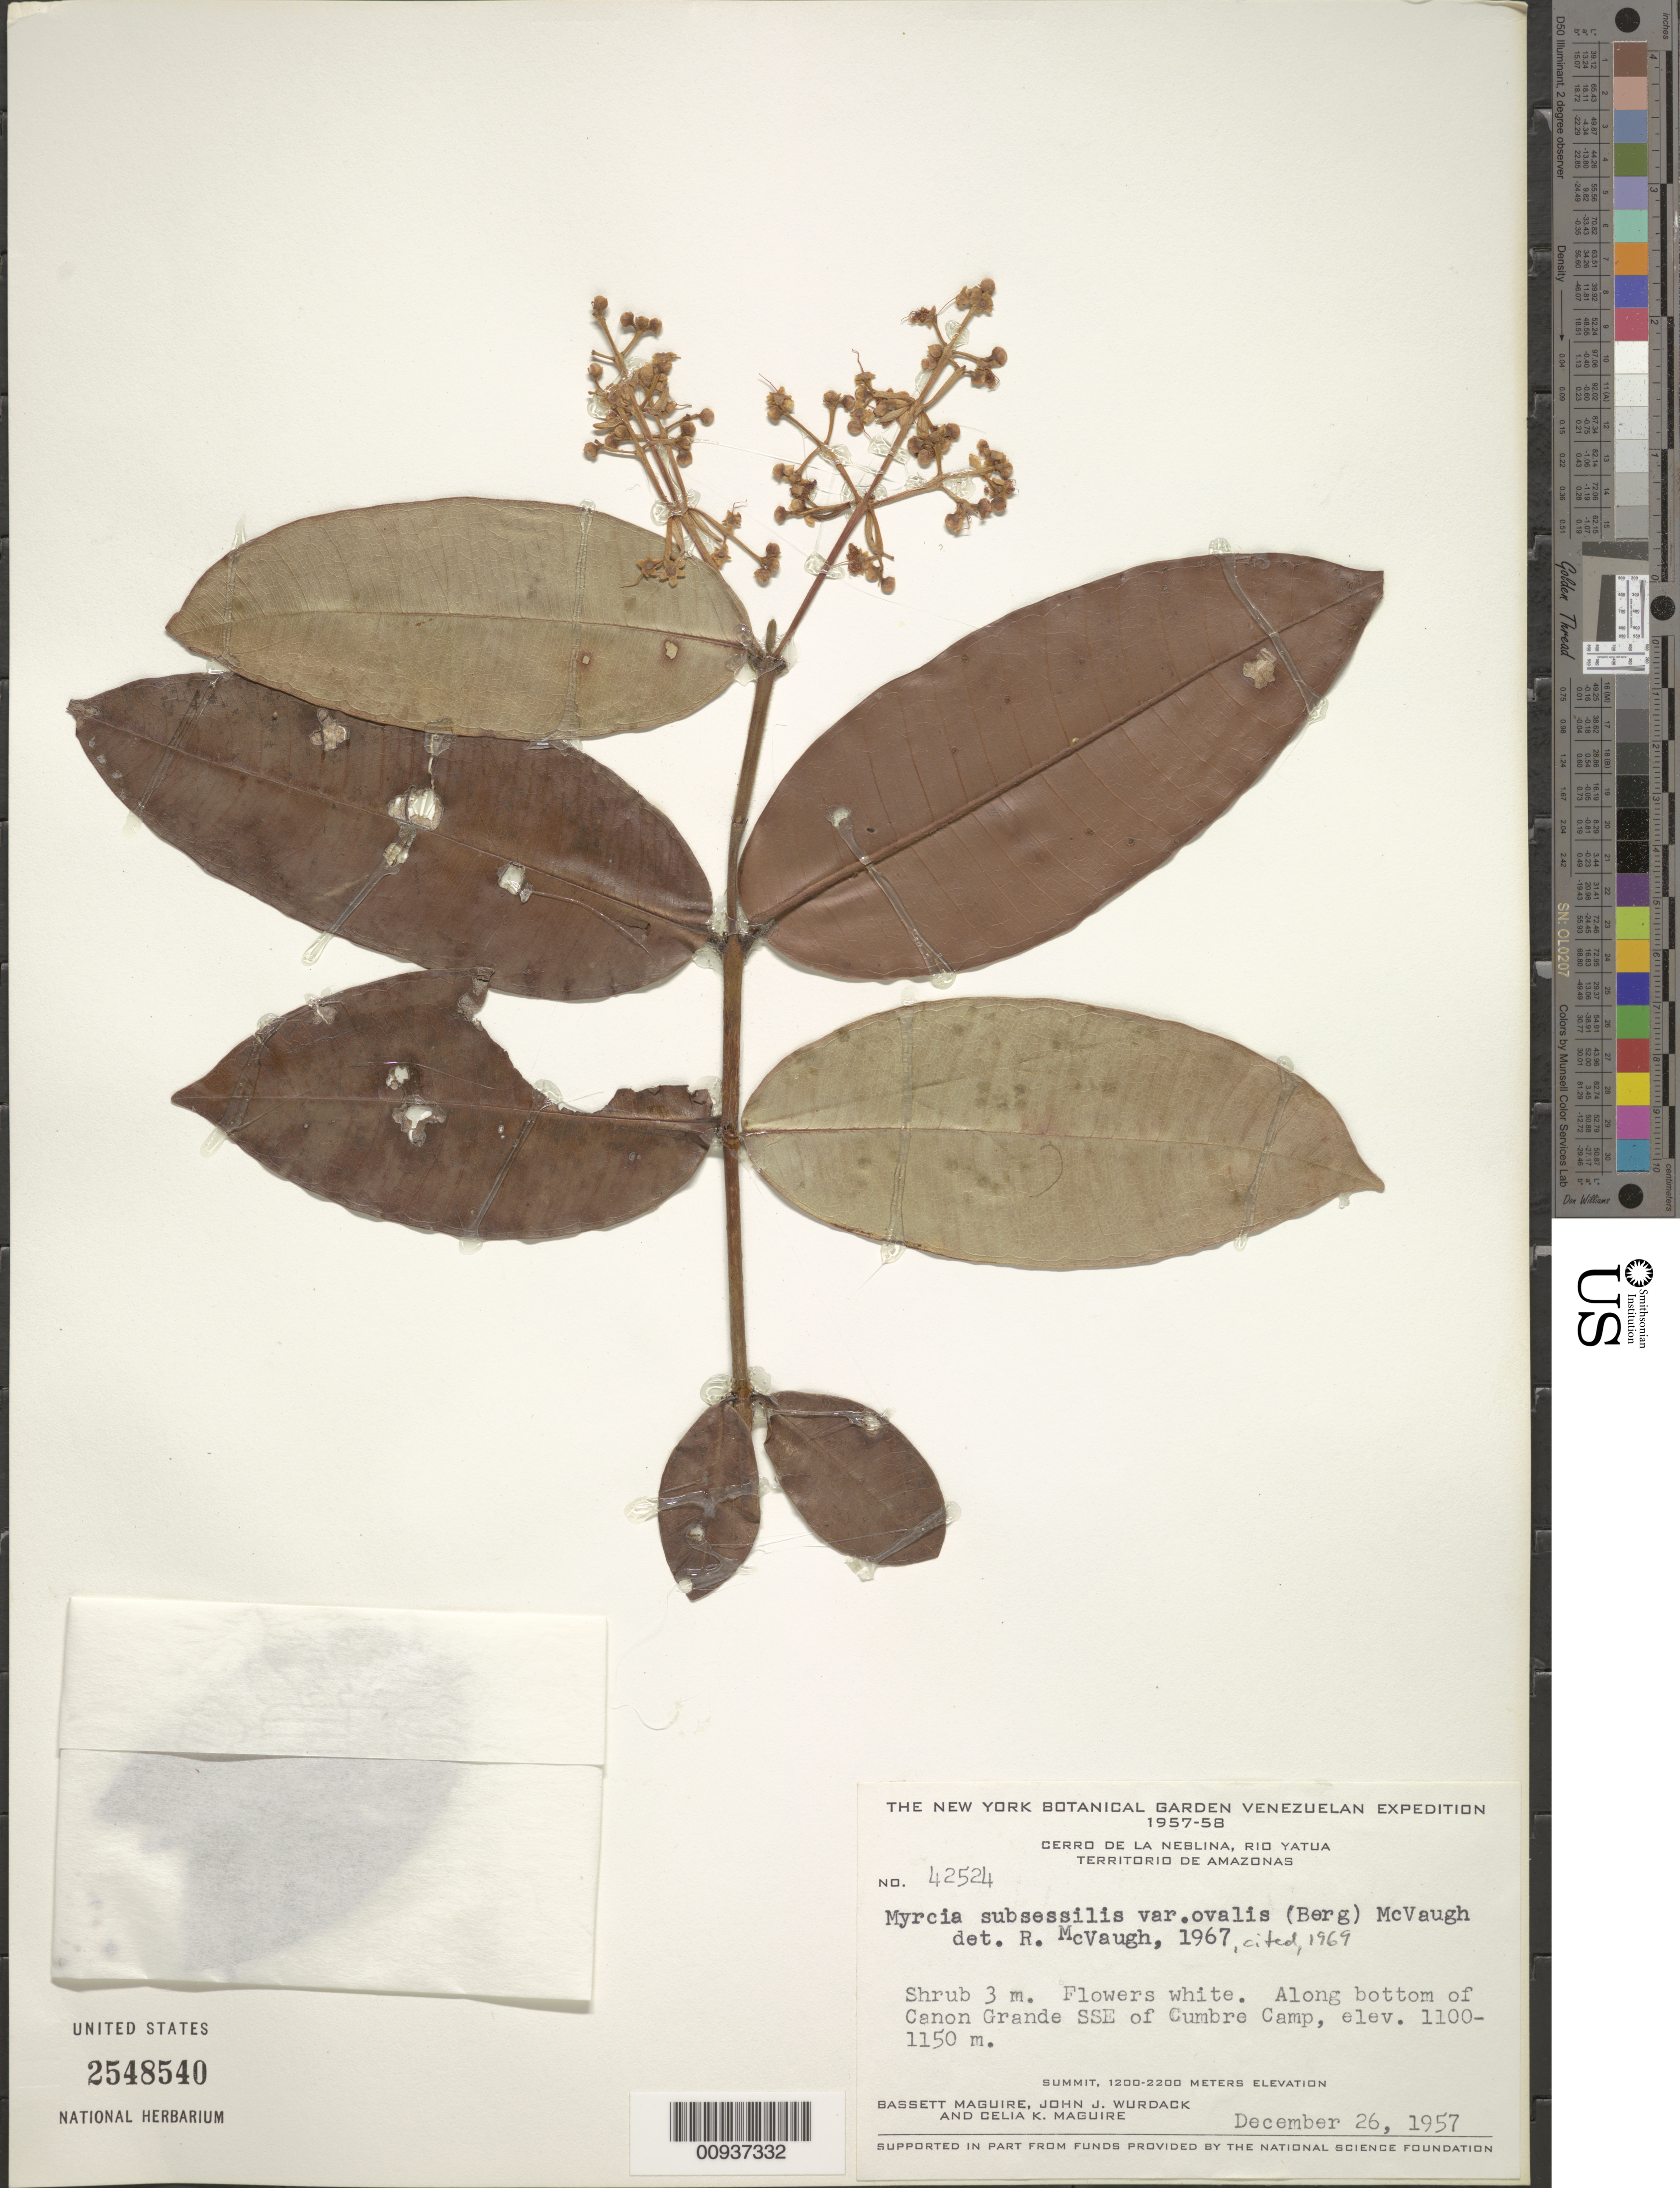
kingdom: Plantae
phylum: Tracheophyta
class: Magnoliopsida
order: Myrtales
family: Myrtaceae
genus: Myrcia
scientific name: Myrcia subsessilis var. ovalis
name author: (O. Berg) McVaugh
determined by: McVaugh, R.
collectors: B. Maguire, J. J. Wurdack & C. K. Maguire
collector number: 42524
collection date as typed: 26-Dec-57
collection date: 1957-12-26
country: Venezuela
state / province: Amazonas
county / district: Río Negro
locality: Cerro de la Neblina, Río Yatua, Caño Grande, SSE of Cumbre Camp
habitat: Along bottom of canon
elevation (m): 1100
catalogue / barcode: US 2548540